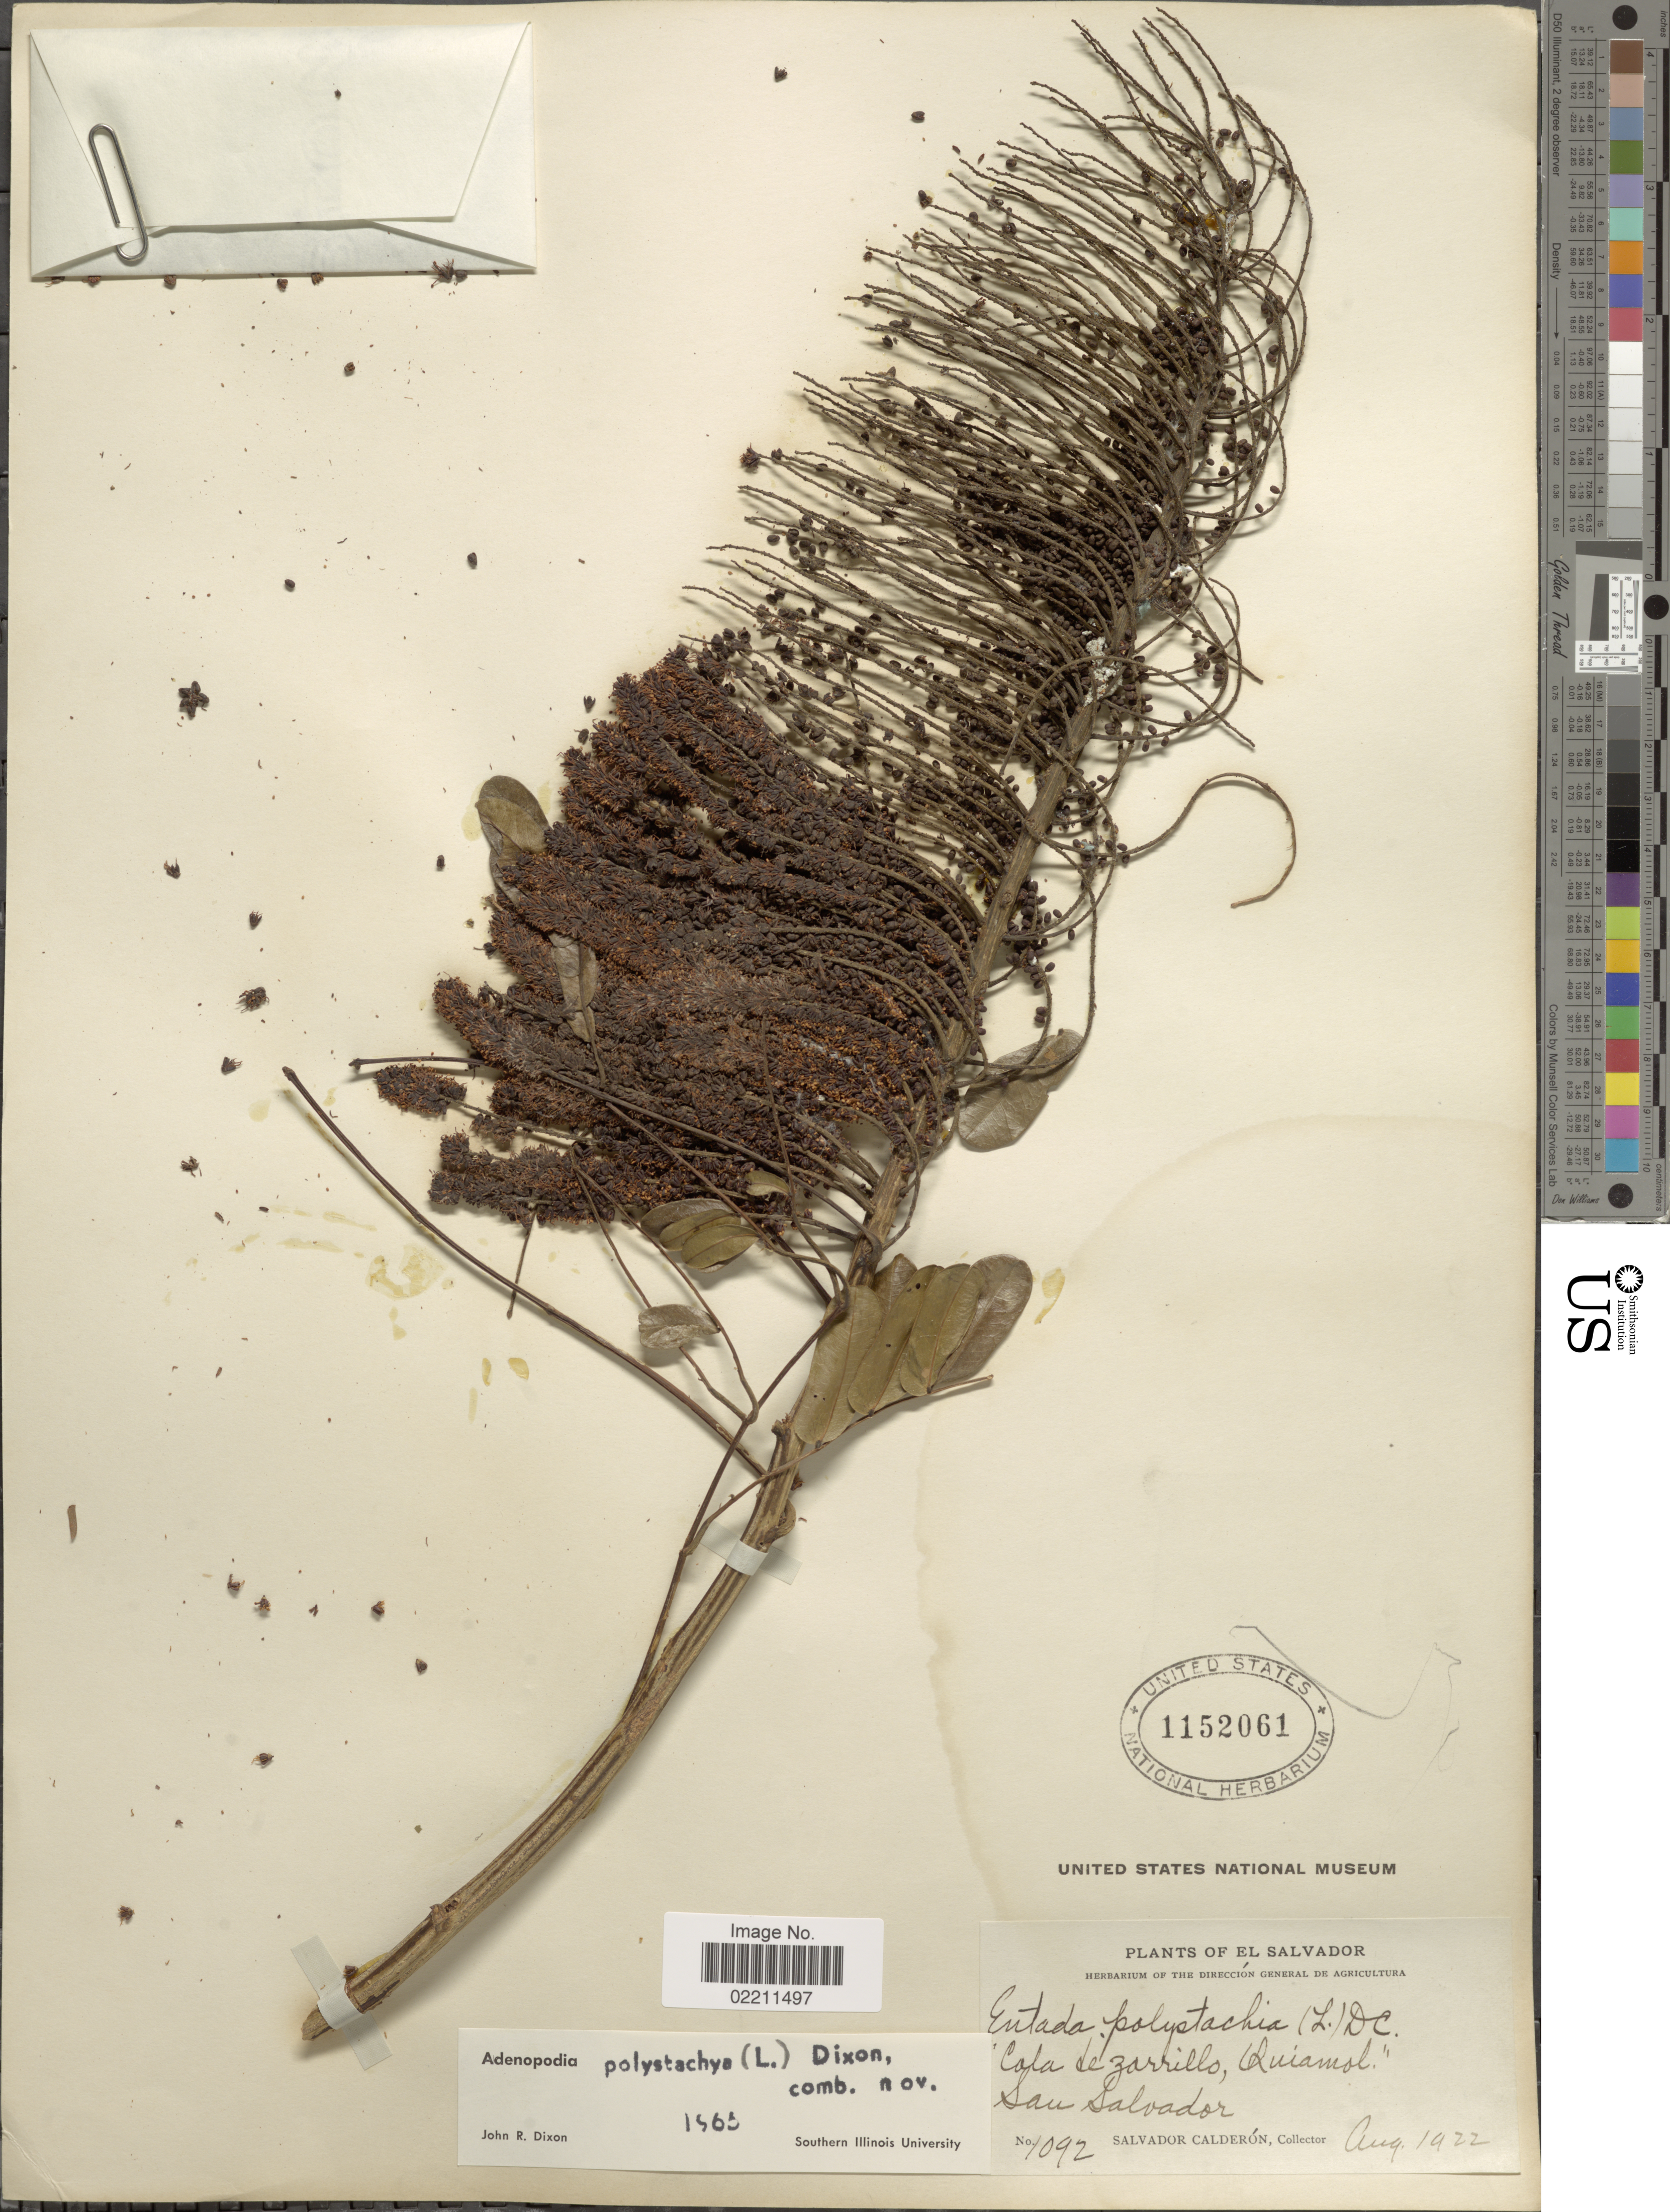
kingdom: Plantae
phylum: Tracheophyta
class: Magnoliopsida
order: Fabales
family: Fabaceae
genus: Entada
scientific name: Entada polystachya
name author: (L.) DC.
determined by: Strong, Mark T., (BOT), Smithsonian Institution - National Museum of Natural History (UNITED STATES)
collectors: S. Calderón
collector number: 1092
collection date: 1922-08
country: El Salvador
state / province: San Salvador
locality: El Salvador, San Salvador.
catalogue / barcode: US 1152061